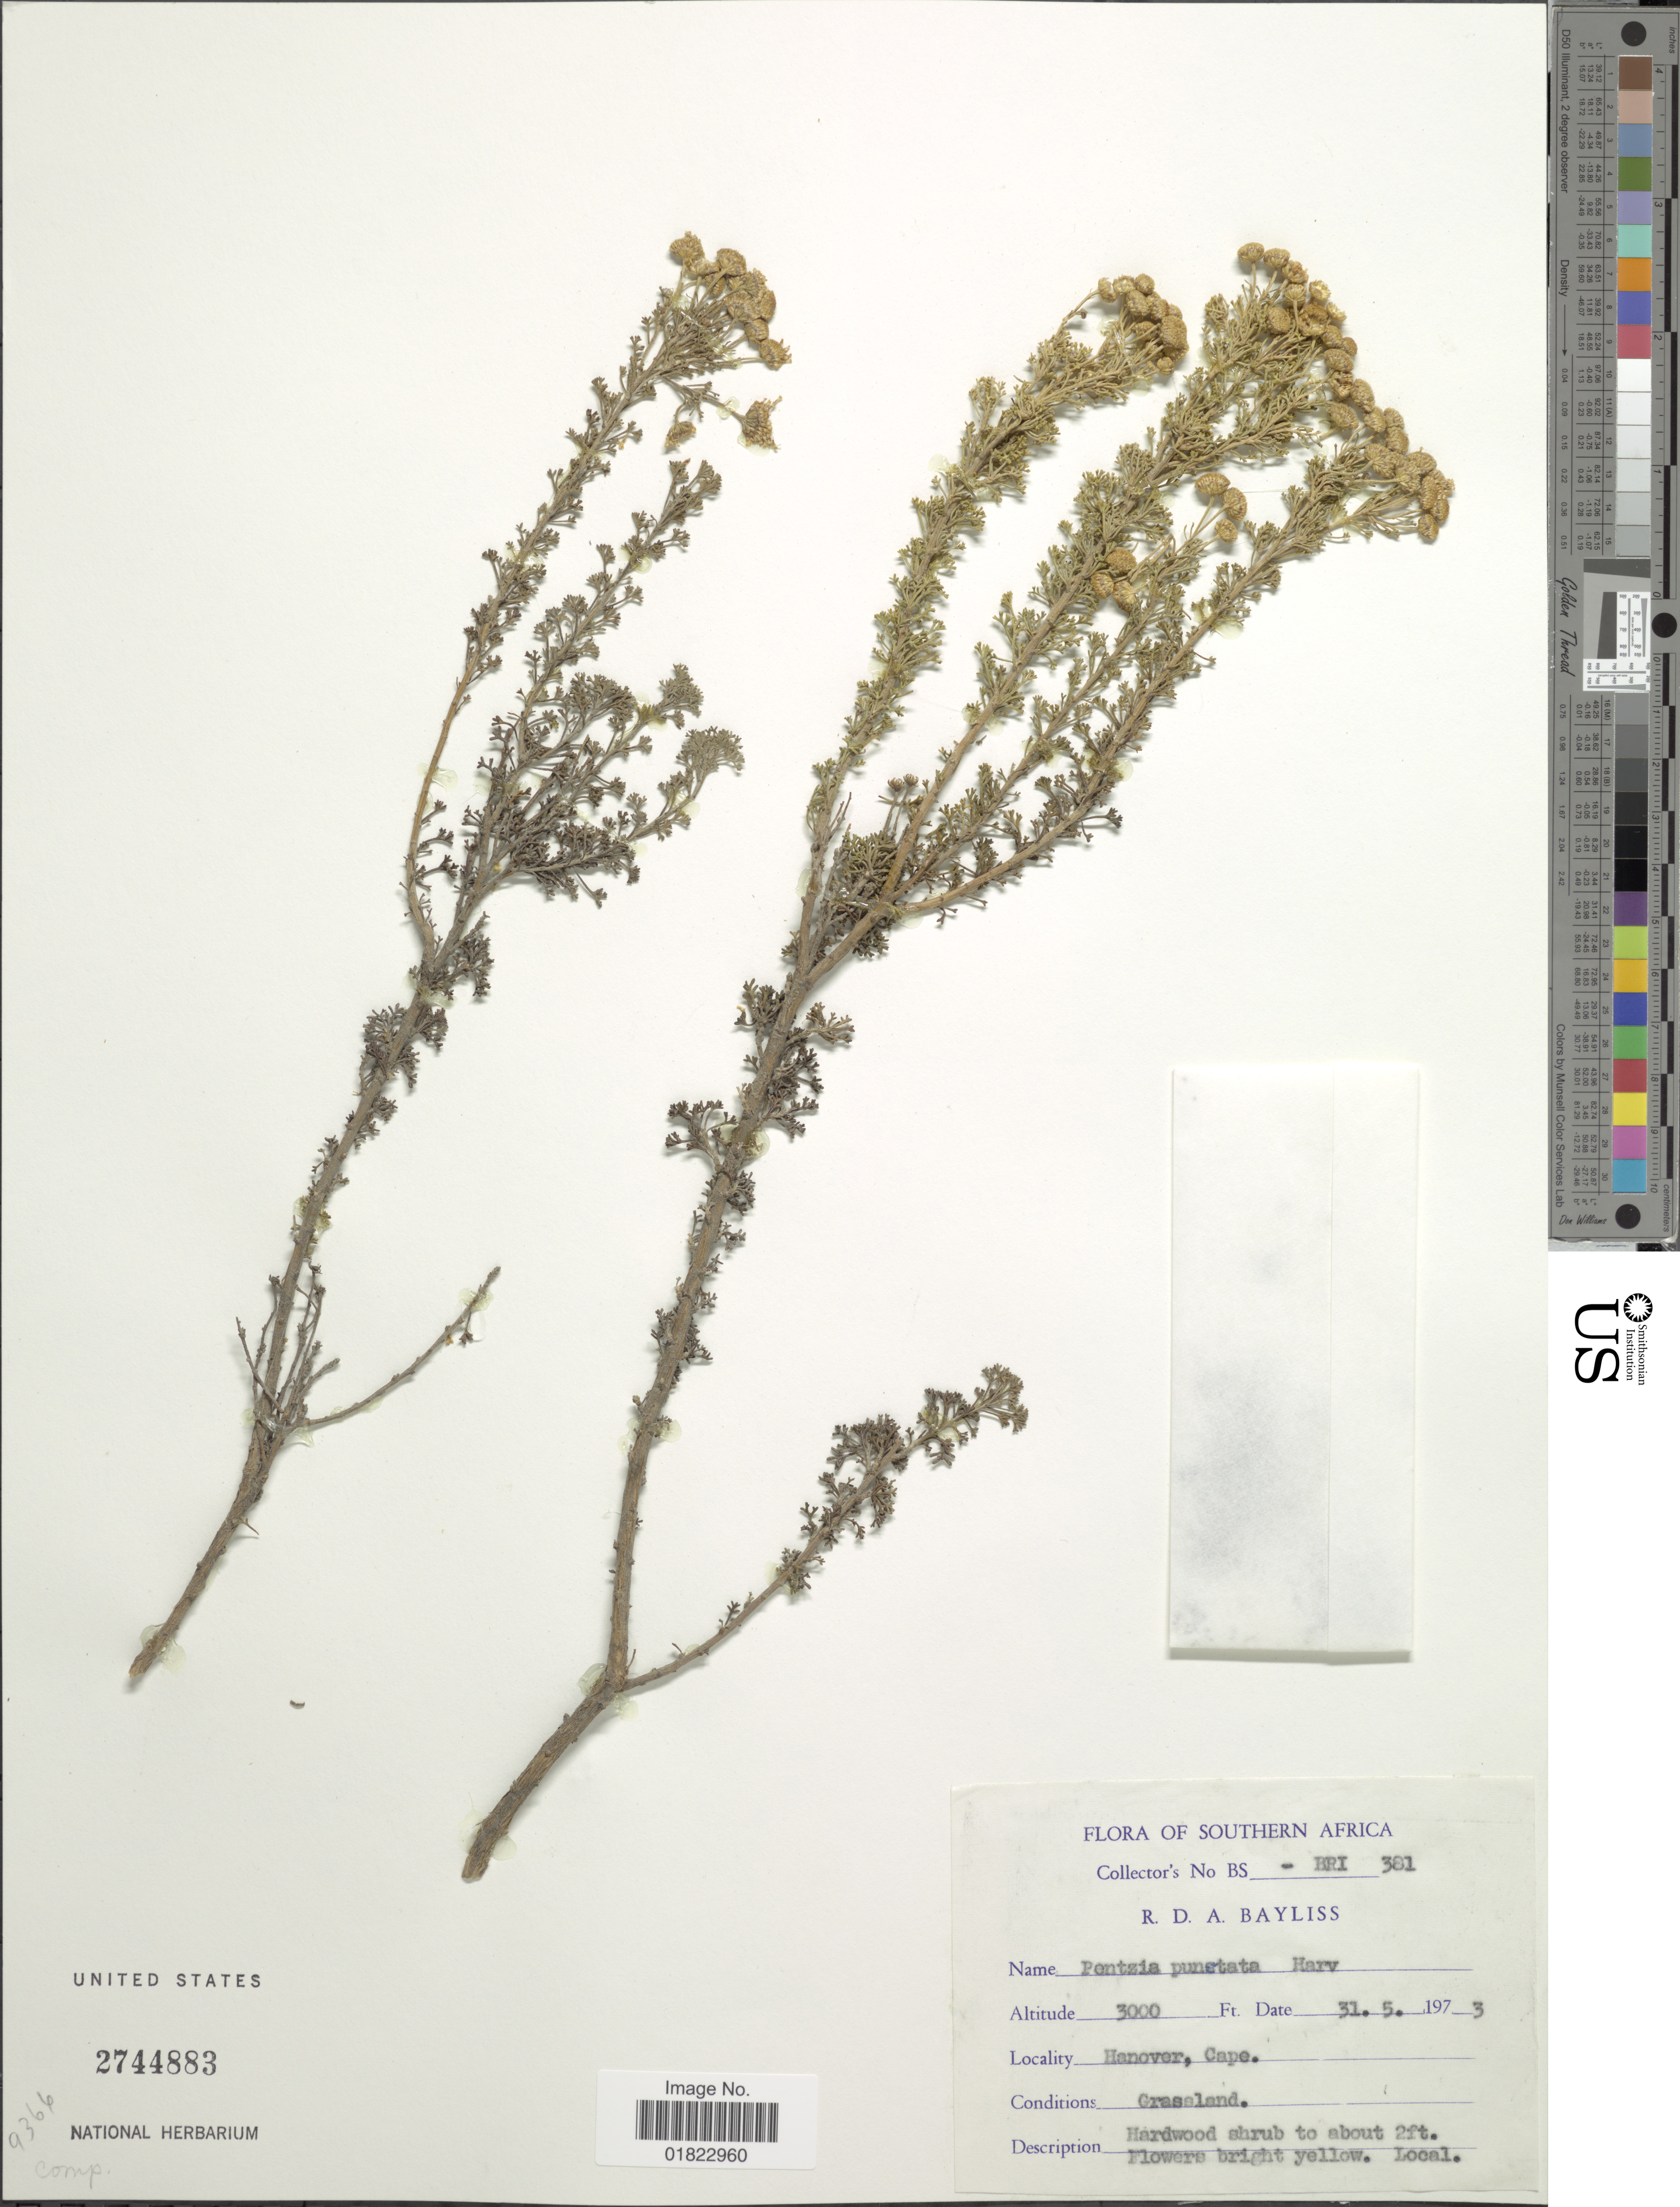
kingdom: Plantae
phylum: Tracheophyta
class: Magnoliopsida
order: Asterales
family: Asteraceae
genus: Pentzia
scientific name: Pentzia pilulifera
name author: (Hutch.) Fourc.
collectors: R. Bayliss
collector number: BS-BRI 381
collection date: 1973-05-31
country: South Africa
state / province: Northern Cape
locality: Southern Africa. Hanover, Cape.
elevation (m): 914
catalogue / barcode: US 2744883